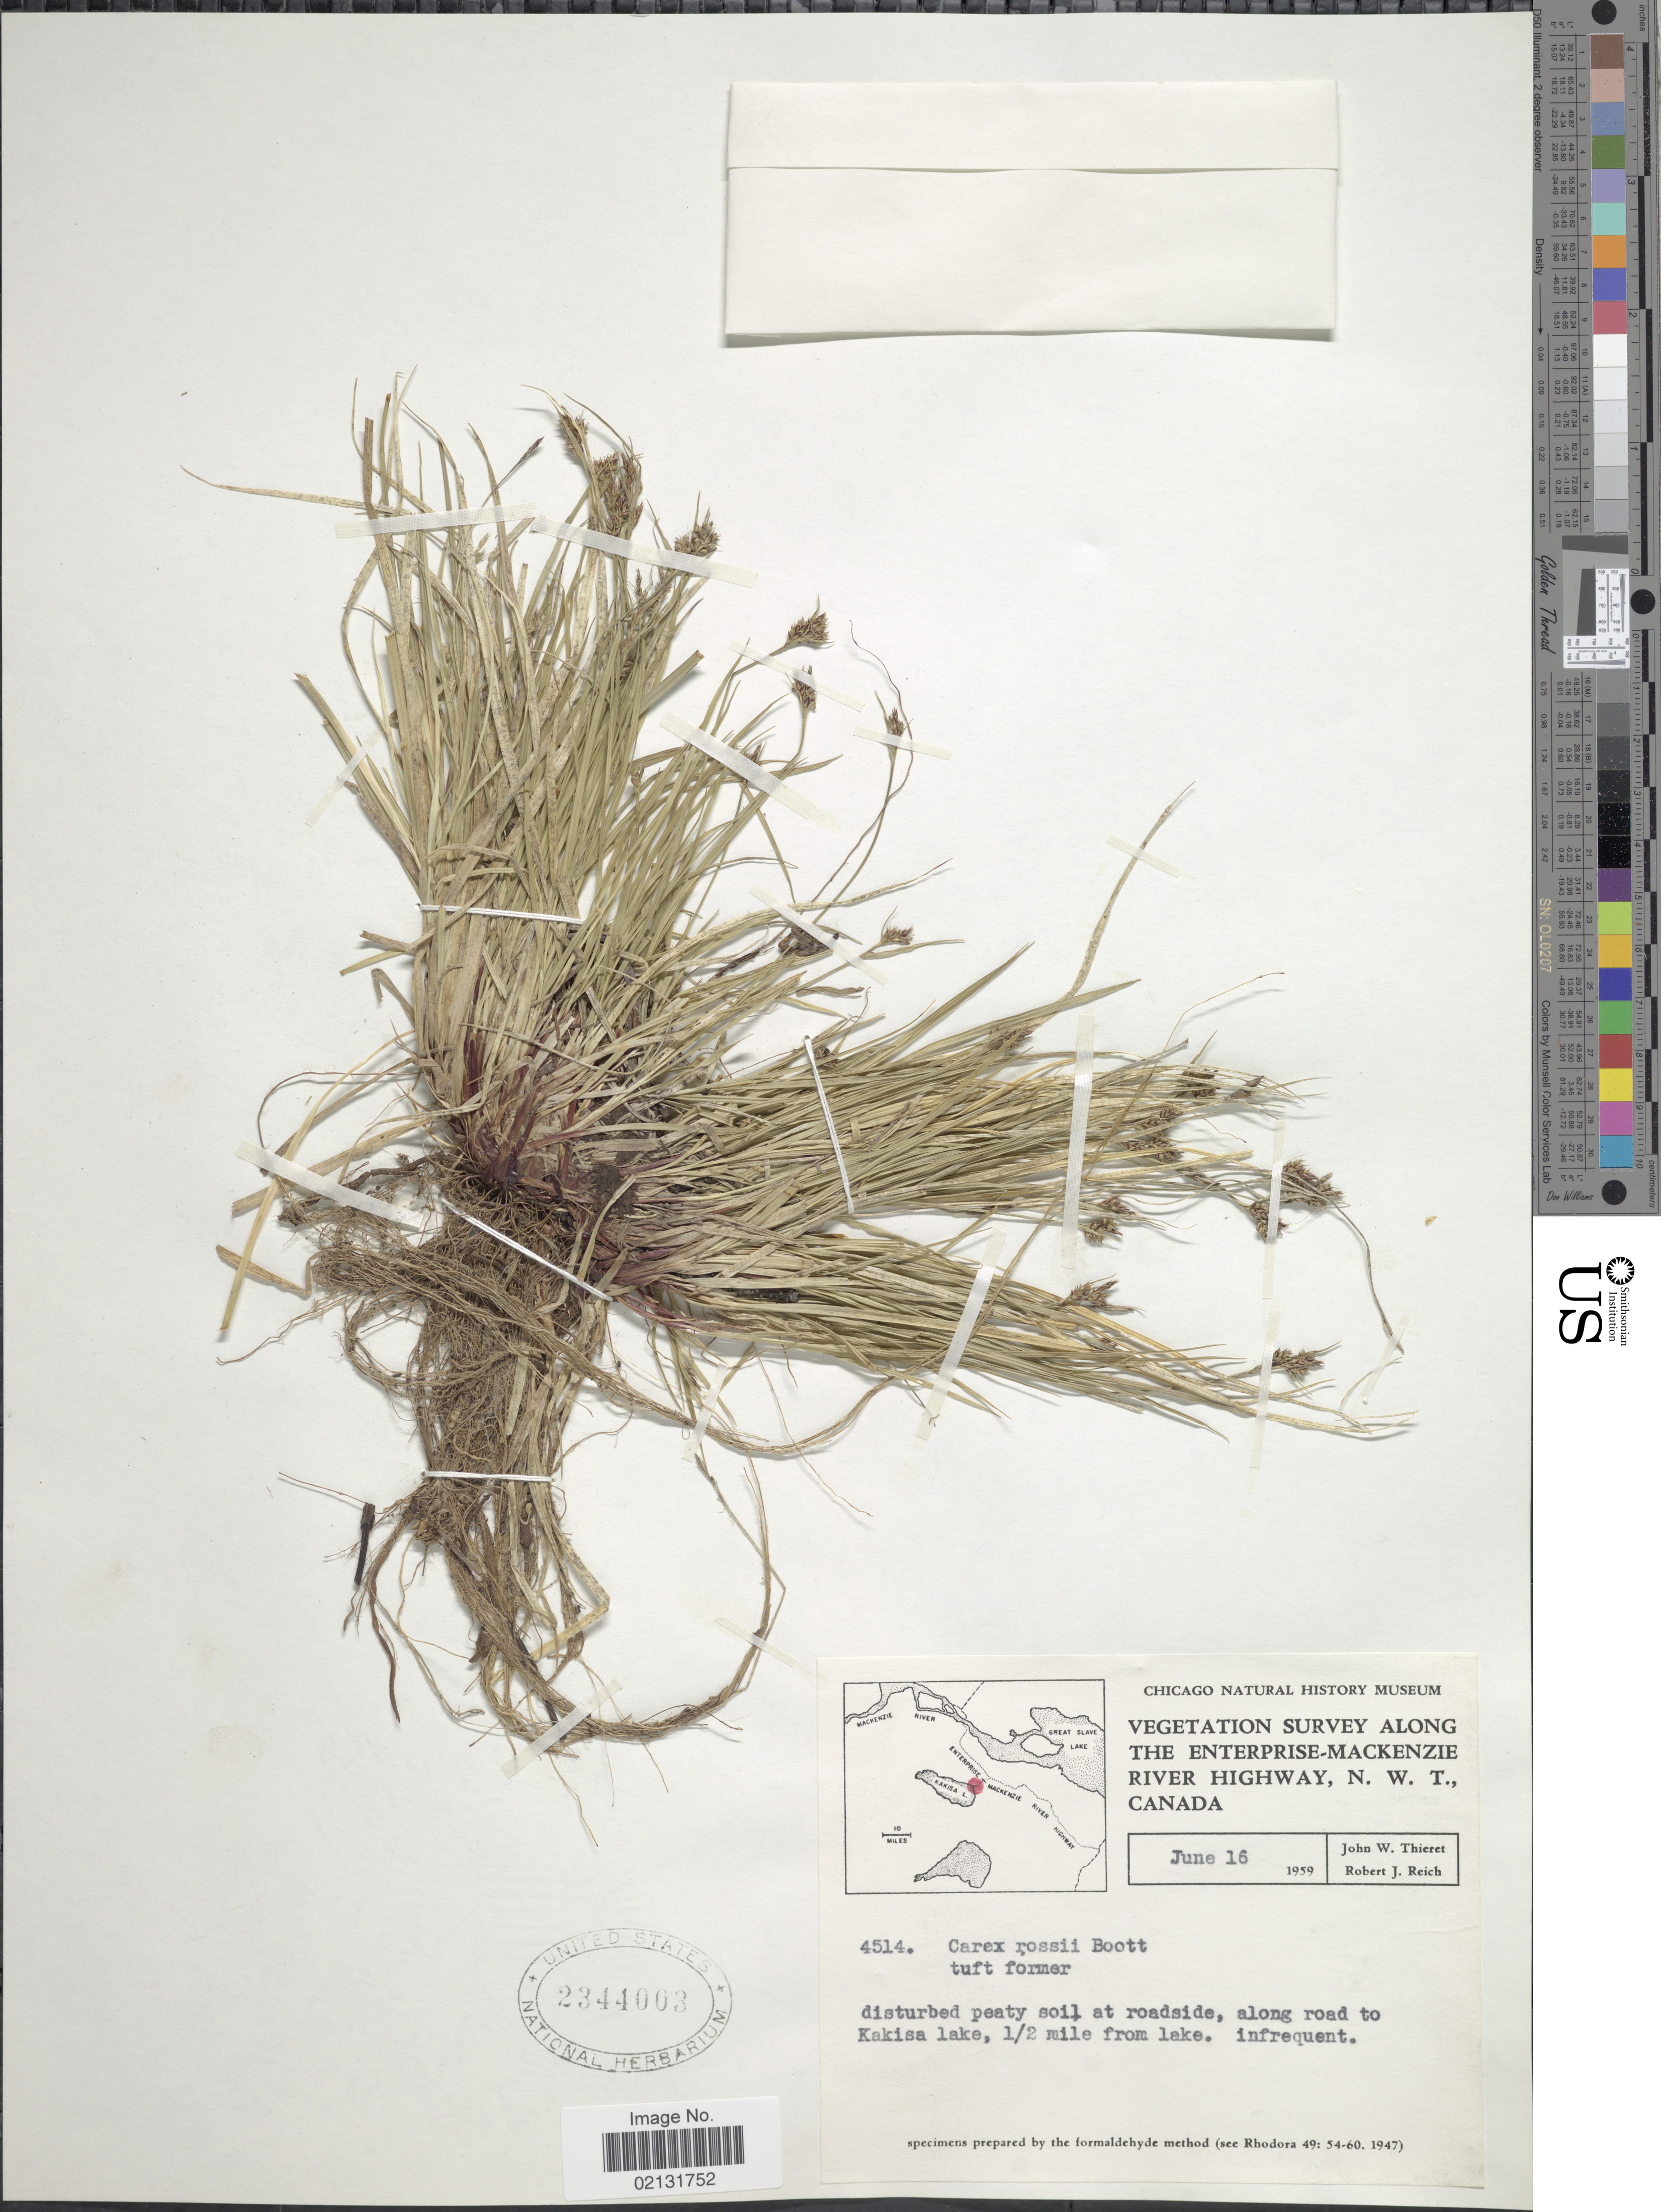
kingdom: Plantae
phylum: Tracheophyta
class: Liliopsida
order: Poales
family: Cyperaceae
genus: Carex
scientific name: Carex rossii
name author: Boott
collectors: J. W. Thieret & R. Reich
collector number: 4514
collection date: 1959-06-16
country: Canada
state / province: Northwest Territories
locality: The Enterprise-Mackenzie River Highway, at roadside, along road to Kakisa lake, 1/2 mile from lake.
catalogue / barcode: US 2344003